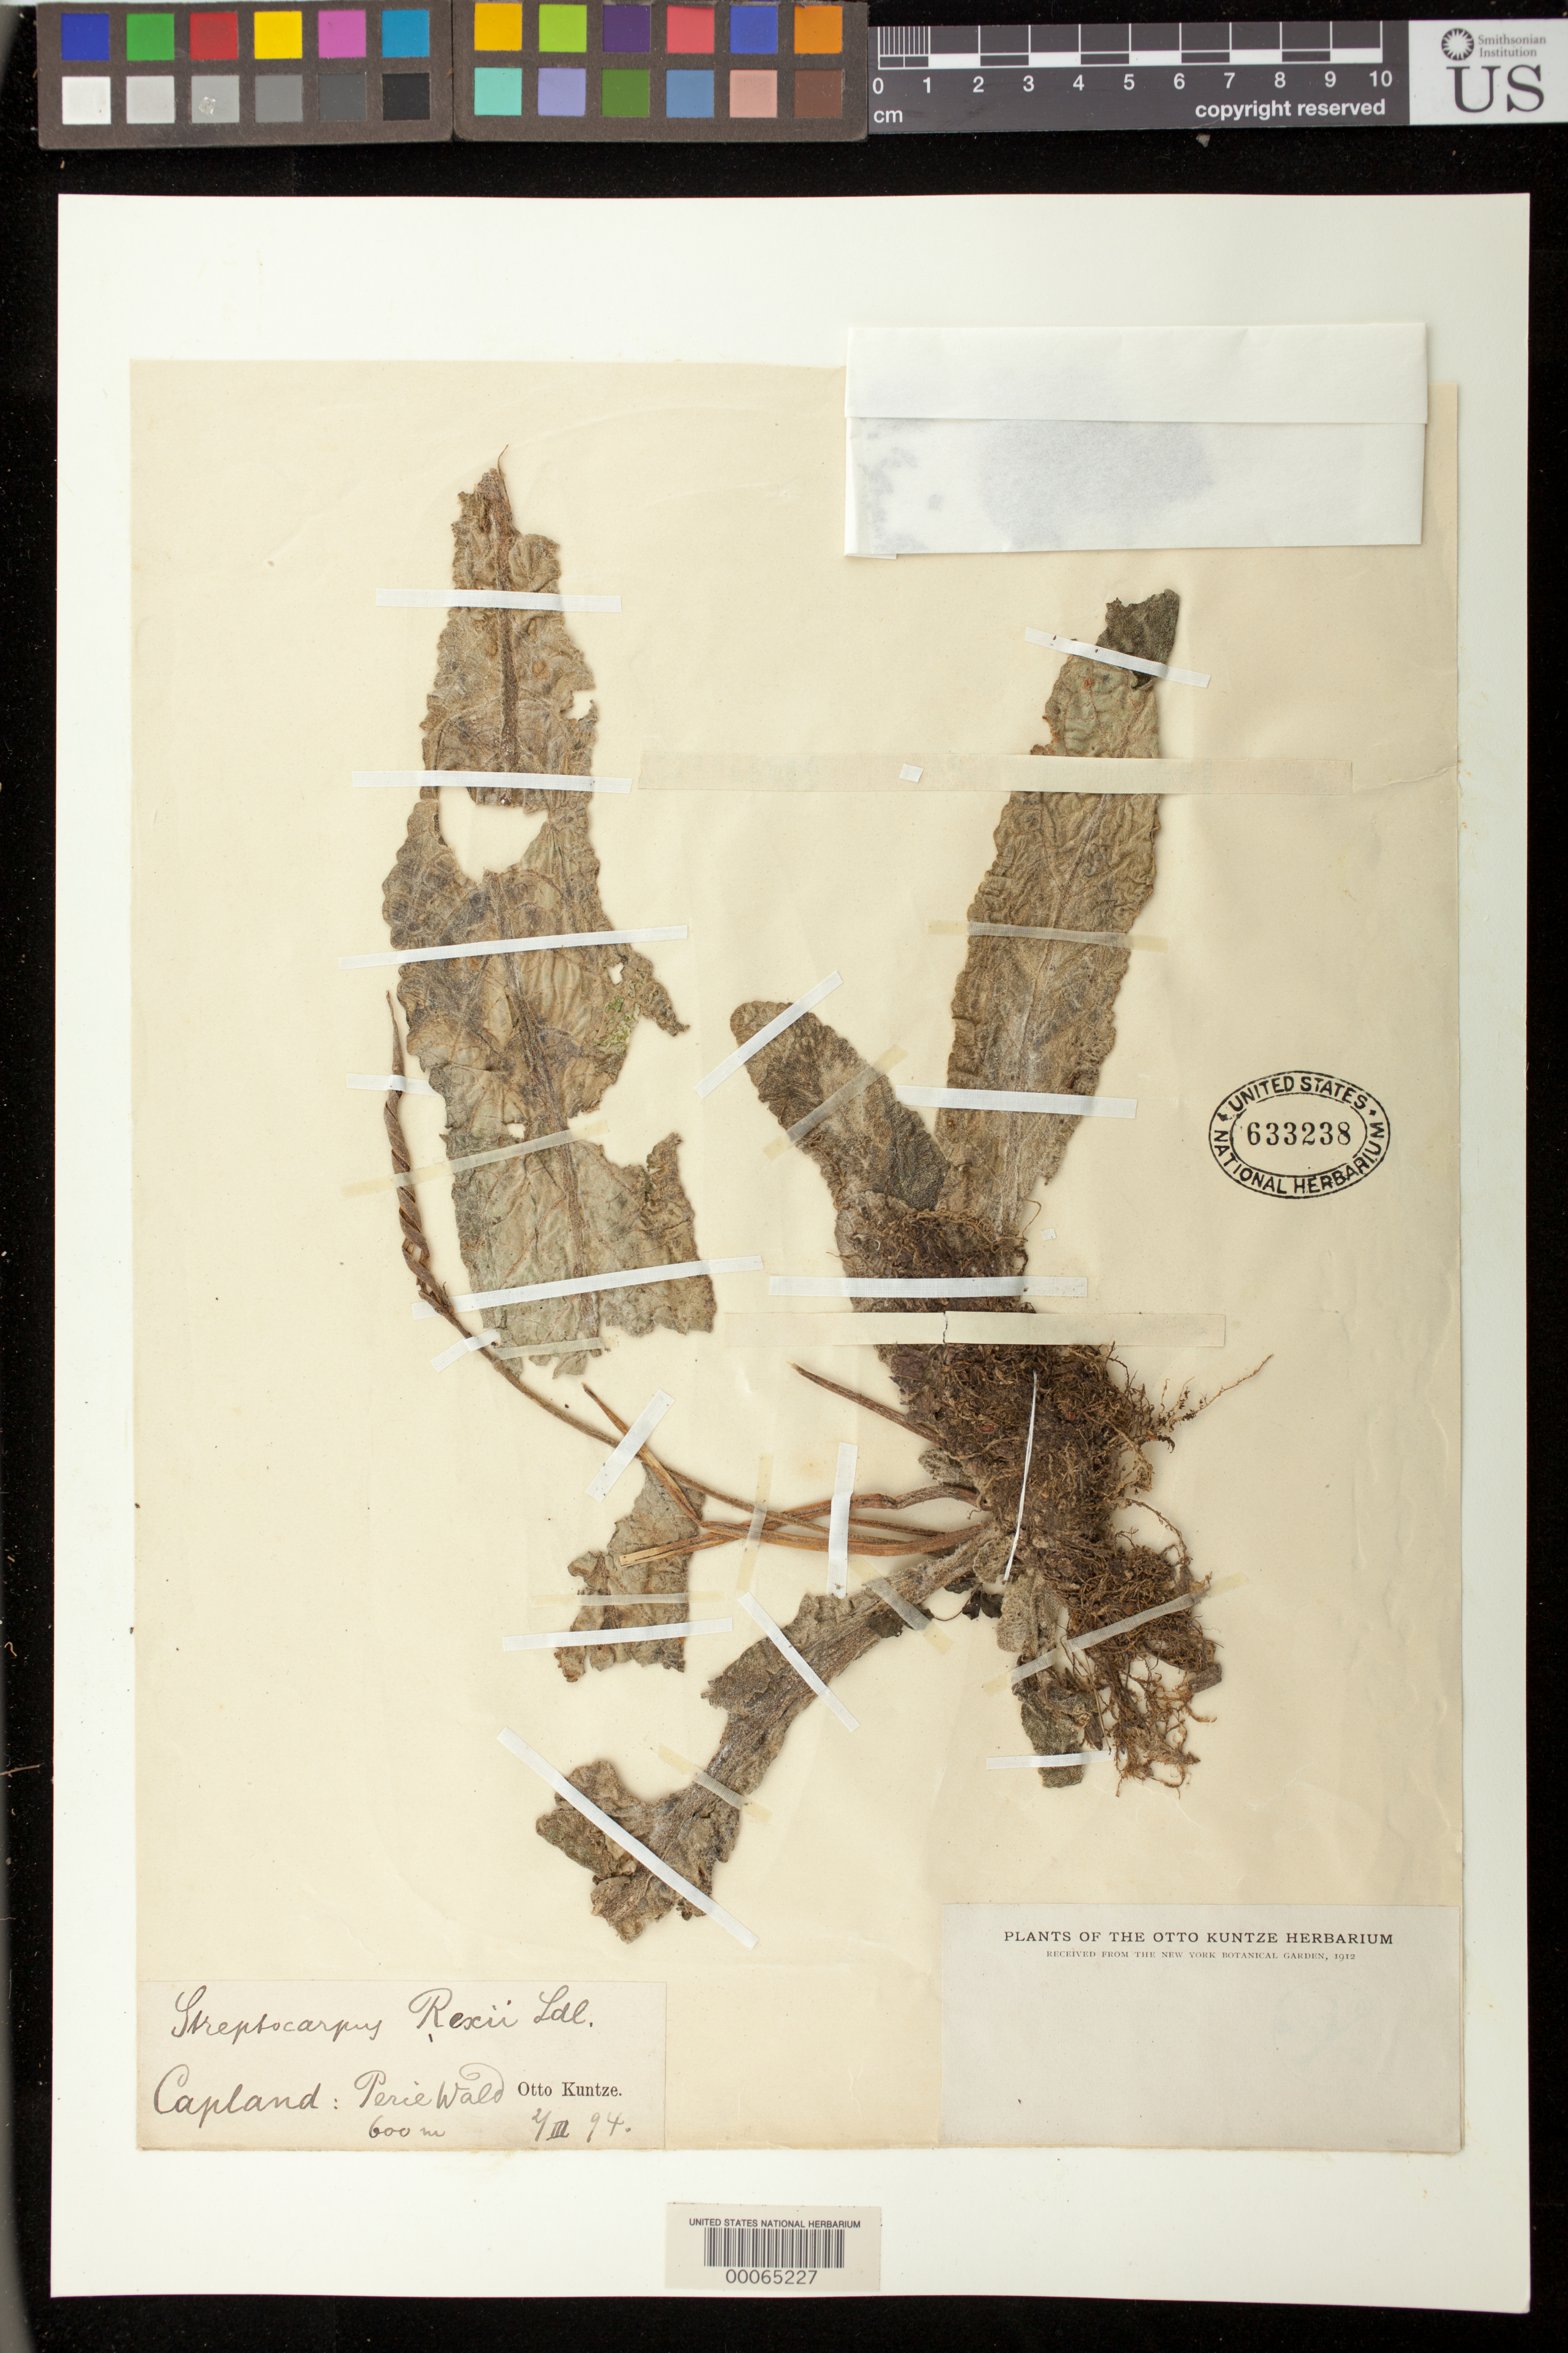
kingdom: Plantae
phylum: Tracheophyta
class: Magnoliopsida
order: Lamiales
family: Gesneriaceae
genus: Streptocarpus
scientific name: Streptocarpus rexii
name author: Lindl.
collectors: C.E.O. Kuntze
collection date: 1894-03-07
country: South Africa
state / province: Western Cape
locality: Capland; Perie Wald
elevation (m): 600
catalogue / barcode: US 633238